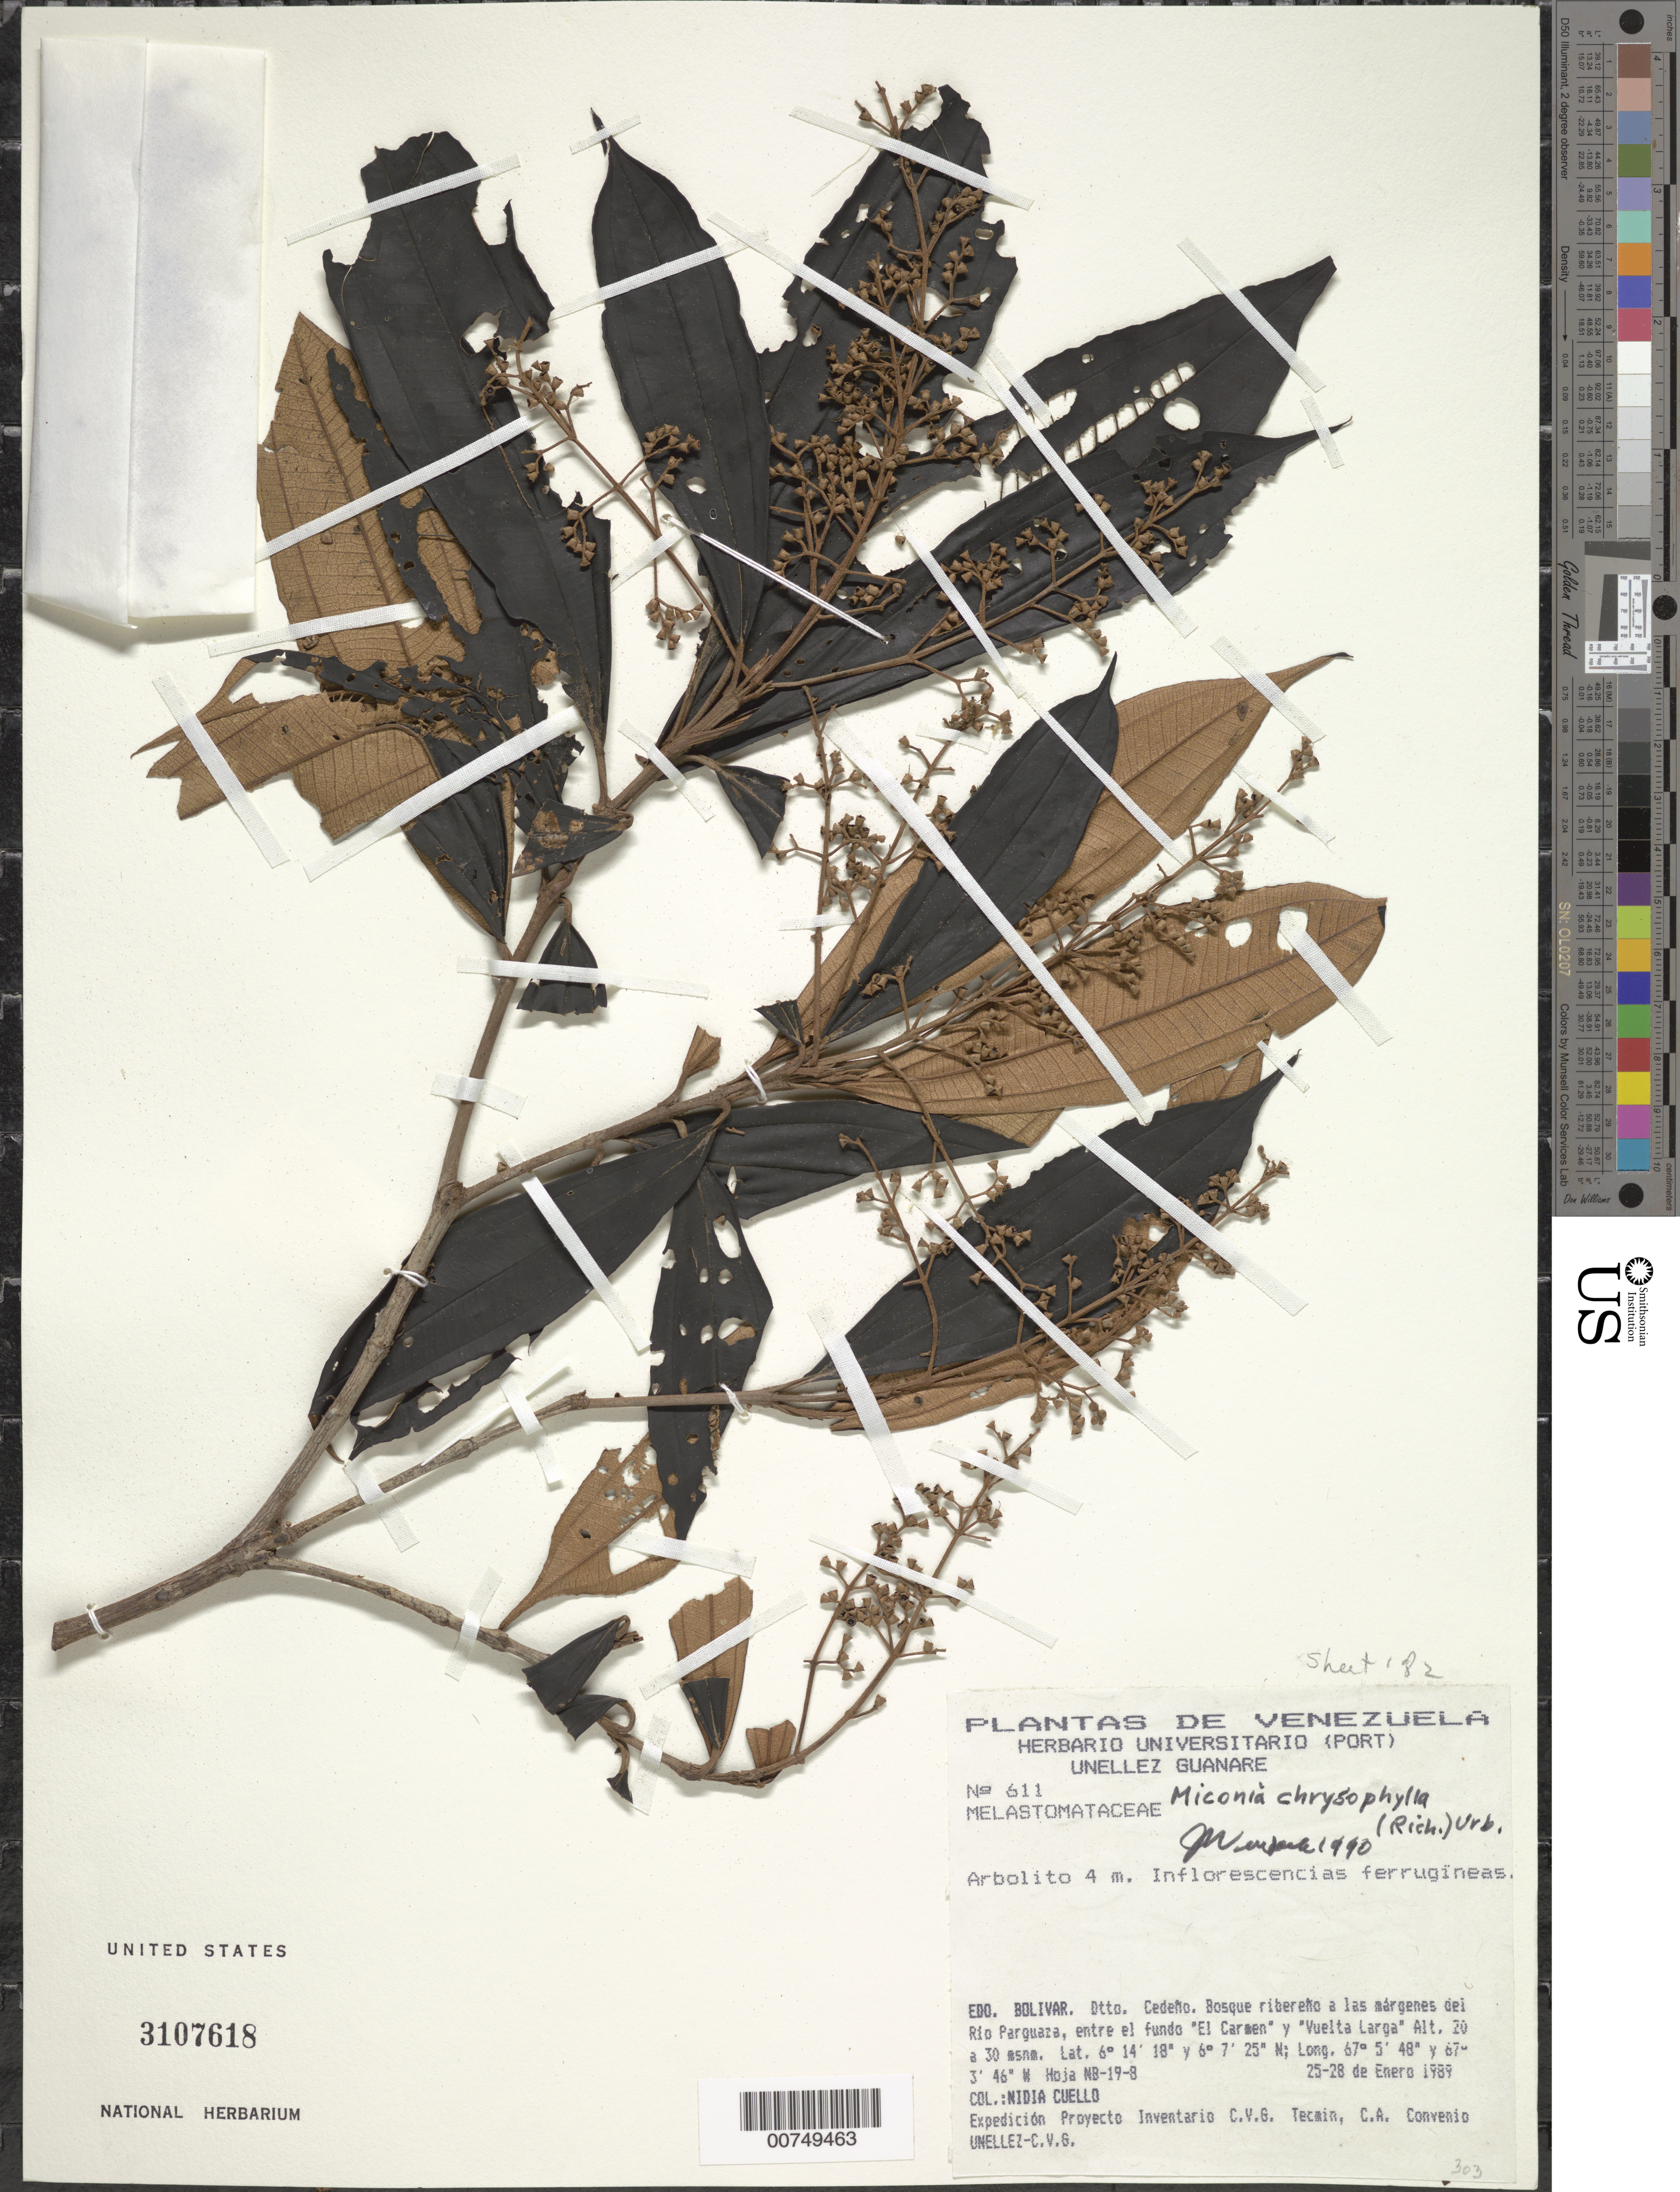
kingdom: Plantae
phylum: Tracheophyta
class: Magnoliopsida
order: Myrtales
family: Melastomataceae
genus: Miconia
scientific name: Miconia chrysophylla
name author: (Rich.) Urb.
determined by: Wurdack, John J., (US), US (UNITED STATES)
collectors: N. L. Cuello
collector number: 611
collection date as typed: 25-Jan-89 to 28-Jan-89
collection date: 1989-01-25/1989-01-28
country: Venezuela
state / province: Bolívar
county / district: Cedeño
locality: Rio Parguaza, entre el fundo 'El Carmen' y 'Vuelta Larga'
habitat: Bosque ribereno a las margenes del rio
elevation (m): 20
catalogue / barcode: US 3107618